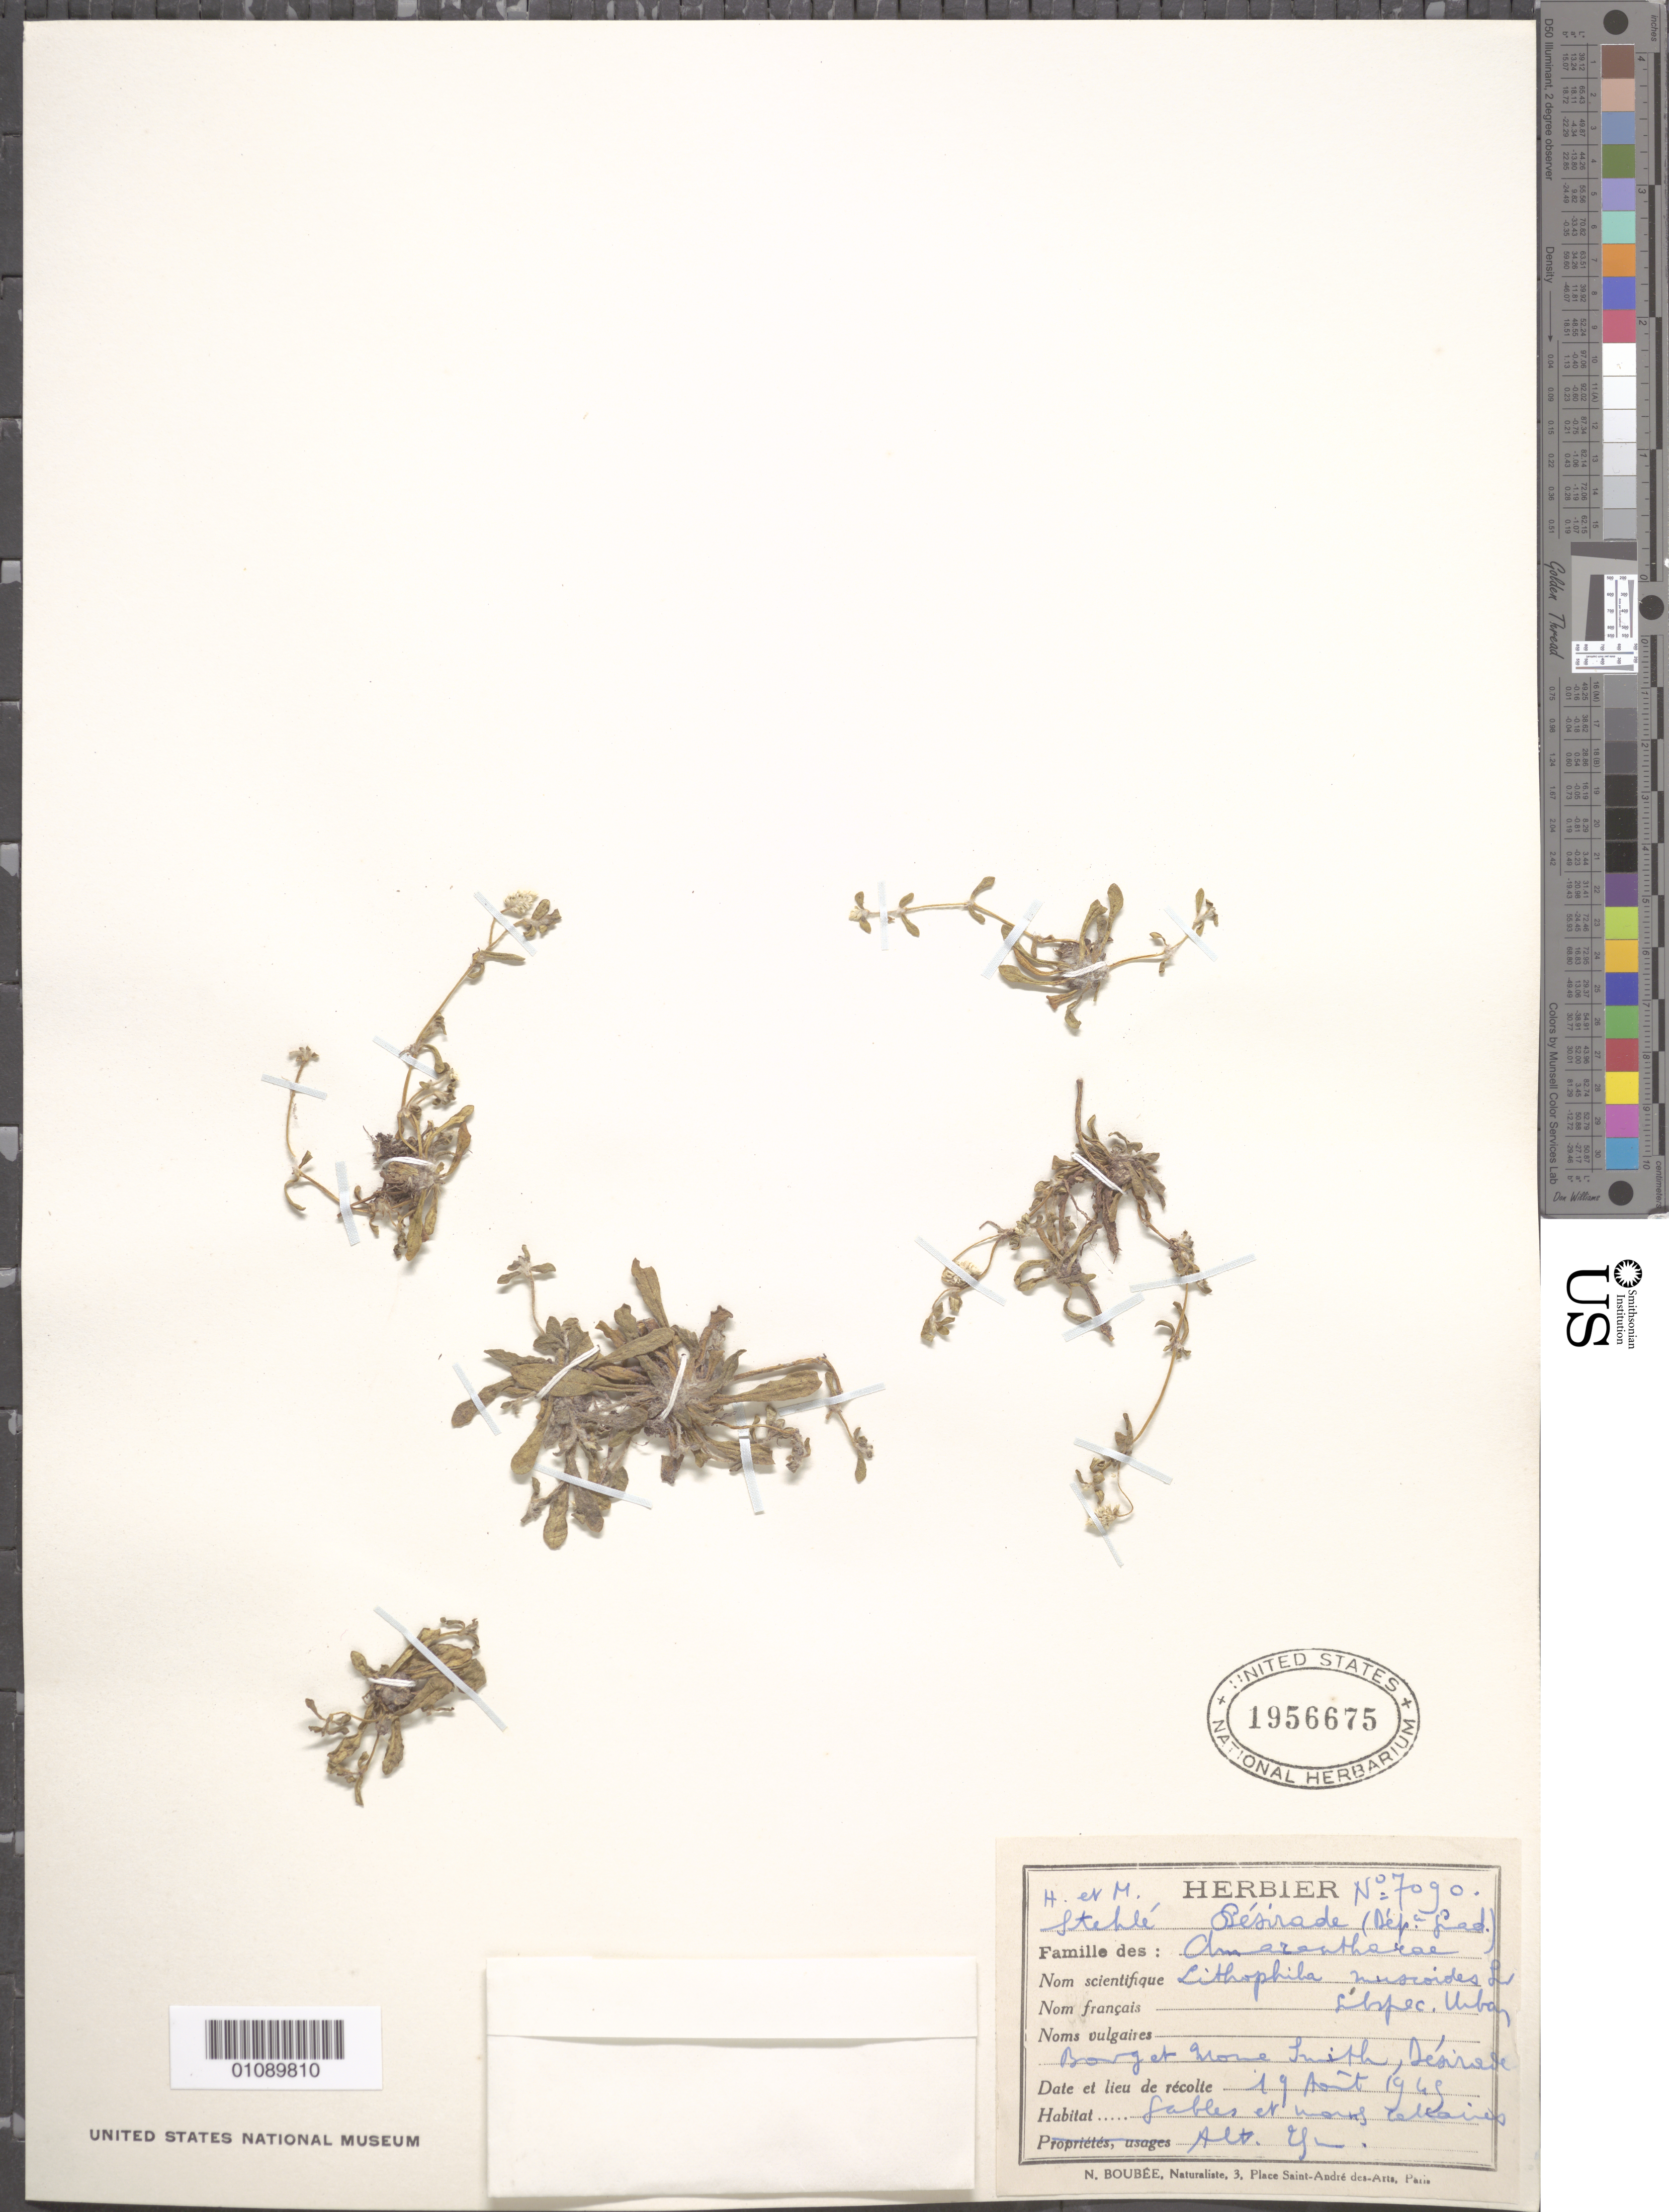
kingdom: Plantae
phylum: Tracheophyta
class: Magnoliopsida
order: Caryophyllales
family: Amaranthaceae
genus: Gomphrena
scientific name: Gomphrena muscoides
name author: (Sw.) T. Ortuño & Borsch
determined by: Strong, Mark T., (BOT), Smithsonian Institution - National Museum of Natural History (UNITED STATES)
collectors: H. Stehlé & M. Stehlé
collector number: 7090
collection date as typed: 19 Aug 1945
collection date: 1945-08-19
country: Guadeloupe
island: La Désirade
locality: Bourg et Morne Smith Desirade.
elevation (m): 4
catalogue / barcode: US 1956675